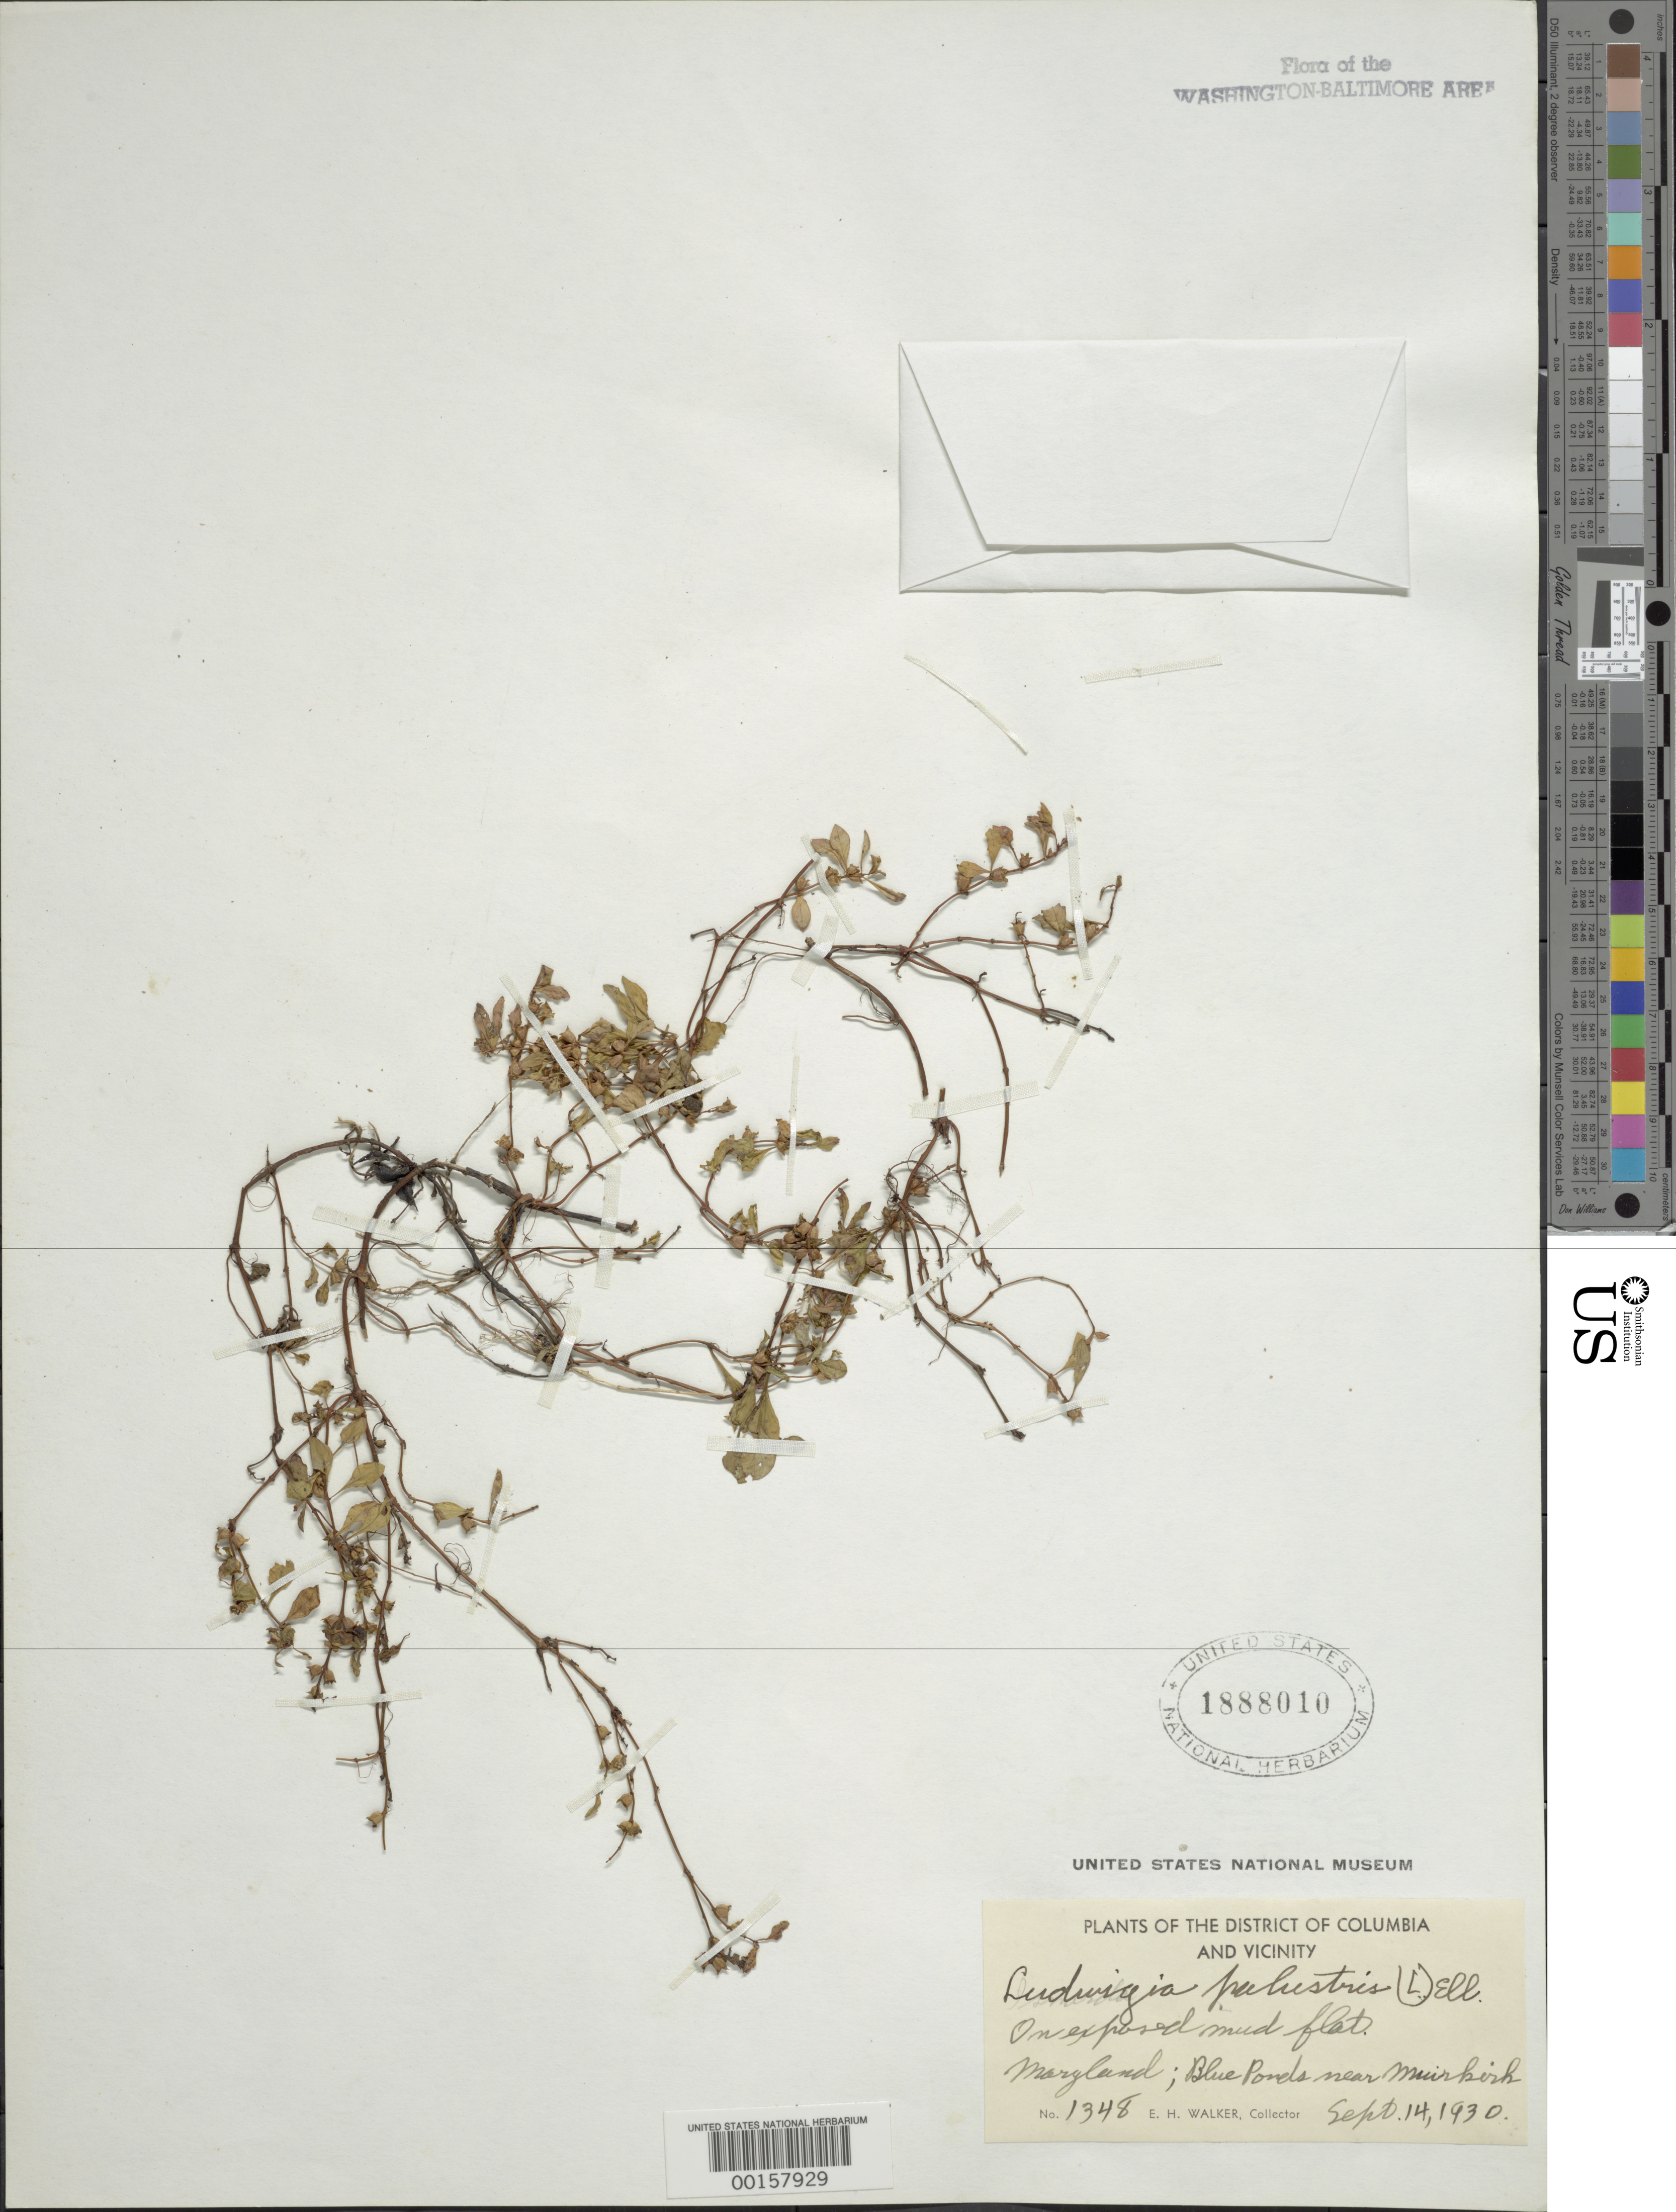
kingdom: Plantae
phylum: Tracheophyta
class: Magnoliopsida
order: Myrtales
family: Onagraceae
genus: Ludwigia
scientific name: Ludwigia palustris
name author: (L.) Elliott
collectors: E. H. Walker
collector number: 1348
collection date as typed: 14 Sep 1930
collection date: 1930-09-14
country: United States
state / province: Maryland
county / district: Prince George's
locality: Blue Ponds near Muirkirk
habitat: On exposed mud flat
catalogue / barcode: US 1888010